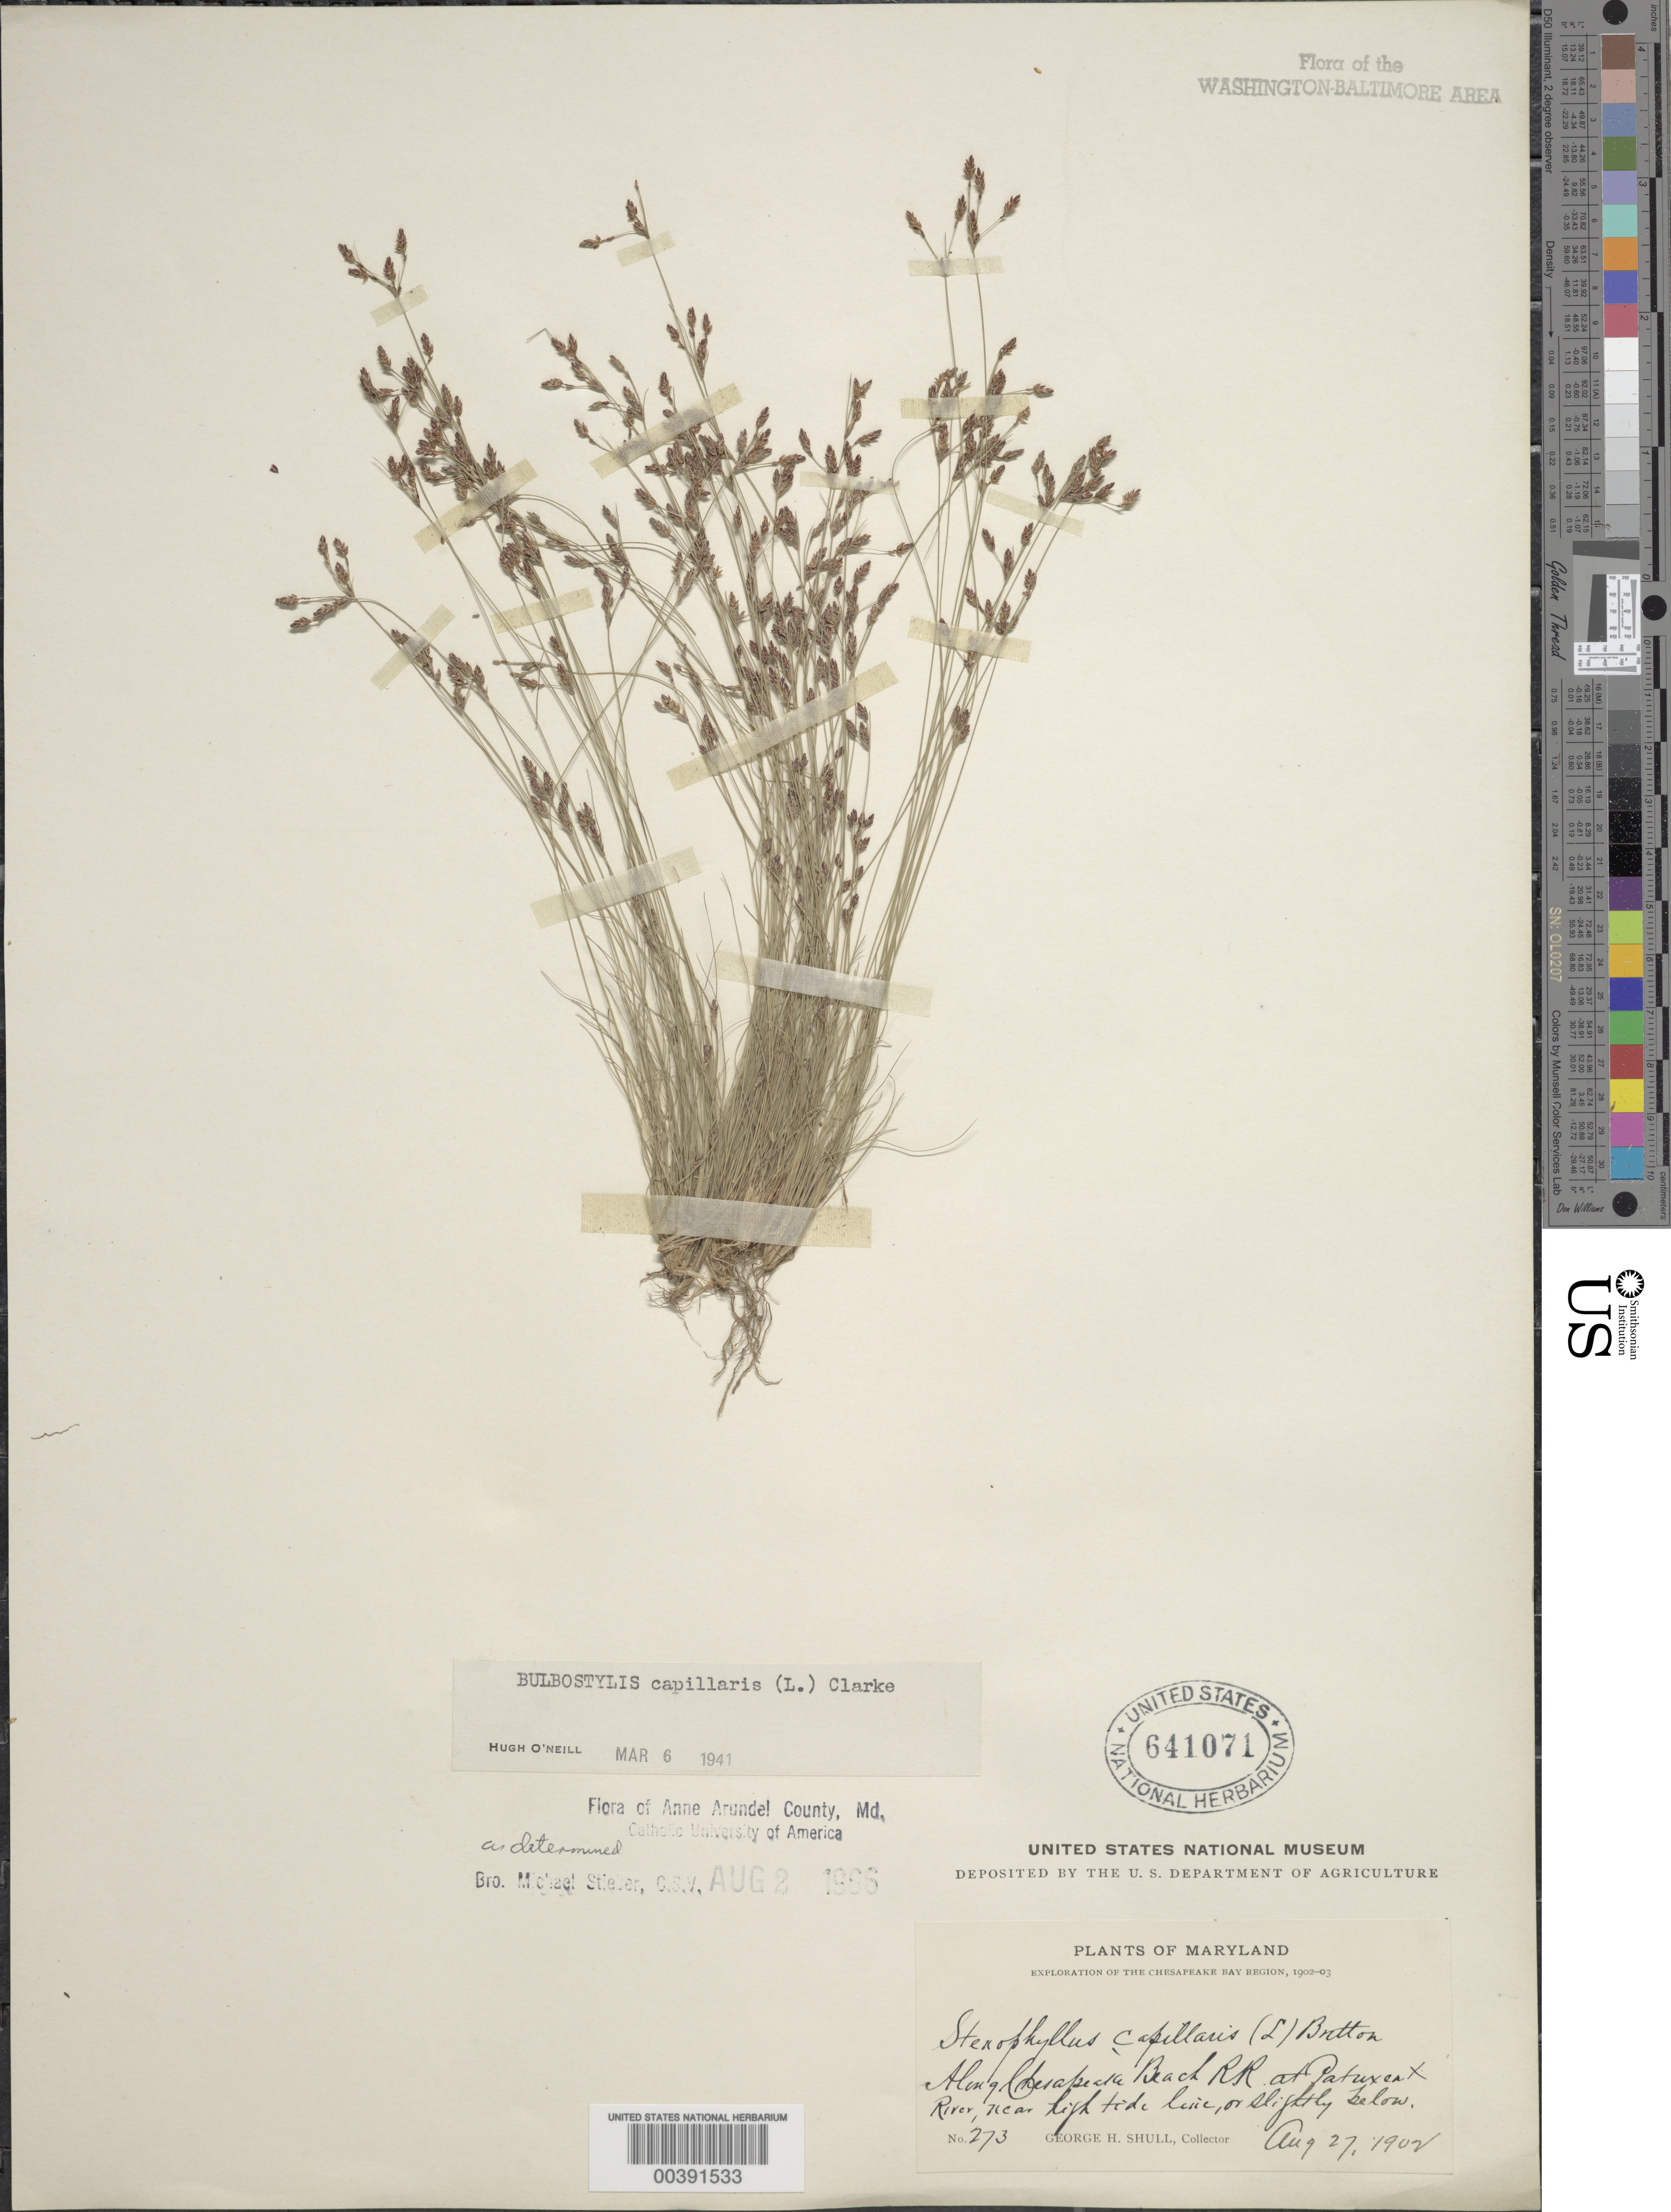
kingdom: Plantae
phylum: Tracheophyta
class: Liliopsida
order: Poales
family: Cyperaceae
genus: Bulbostylis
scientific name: Bulbostylis capillaris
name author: (L.) Kunth ex C.B. Clarke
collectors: G. H. Shull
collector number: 273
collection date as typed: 27 Aug 1902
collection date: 1902-08-27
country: United States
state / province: Maryland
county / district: Calvert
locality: Chesapeake Beach Railroad, Patuxent River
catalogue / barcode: US 641071